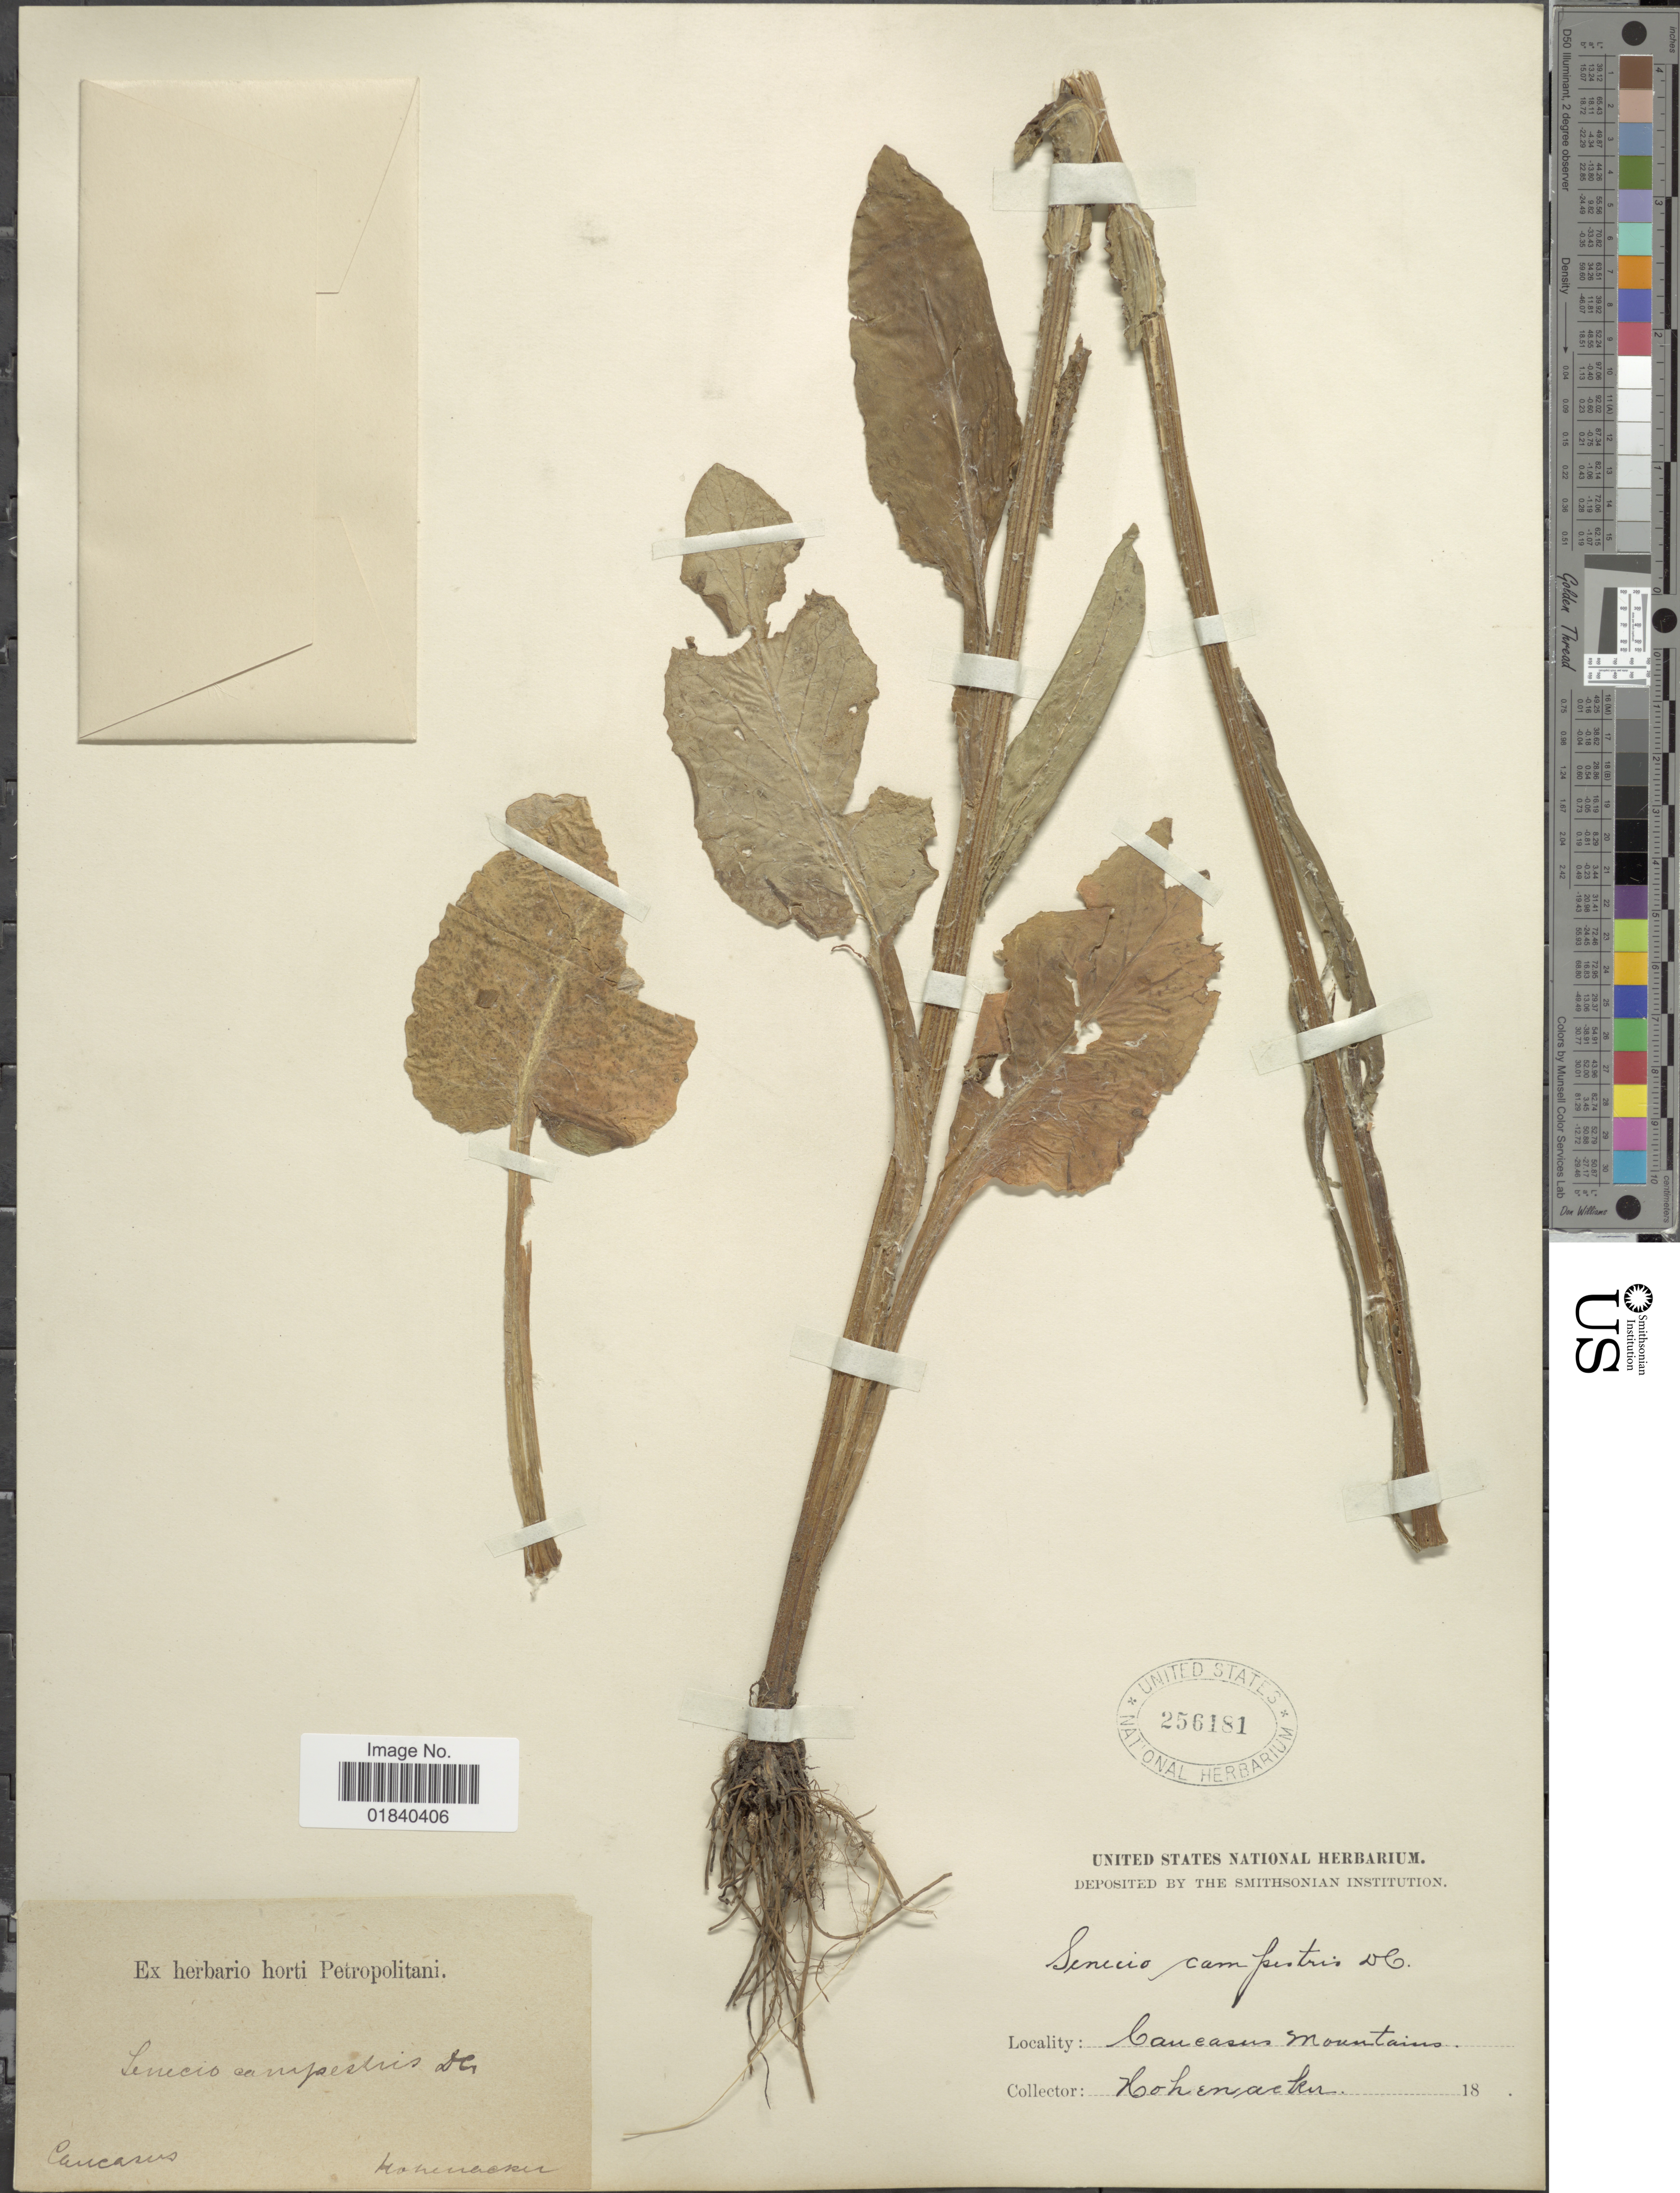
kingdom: Plantae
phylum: Tracheophyta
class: Magnoliopsida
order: Asterales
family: Asteraceae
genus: Senecio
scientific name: Senecio campestris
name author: DC.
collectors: Hohenacker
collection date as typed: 18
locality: Caucasus Mountains. Caucasus.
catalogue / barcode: US 256181